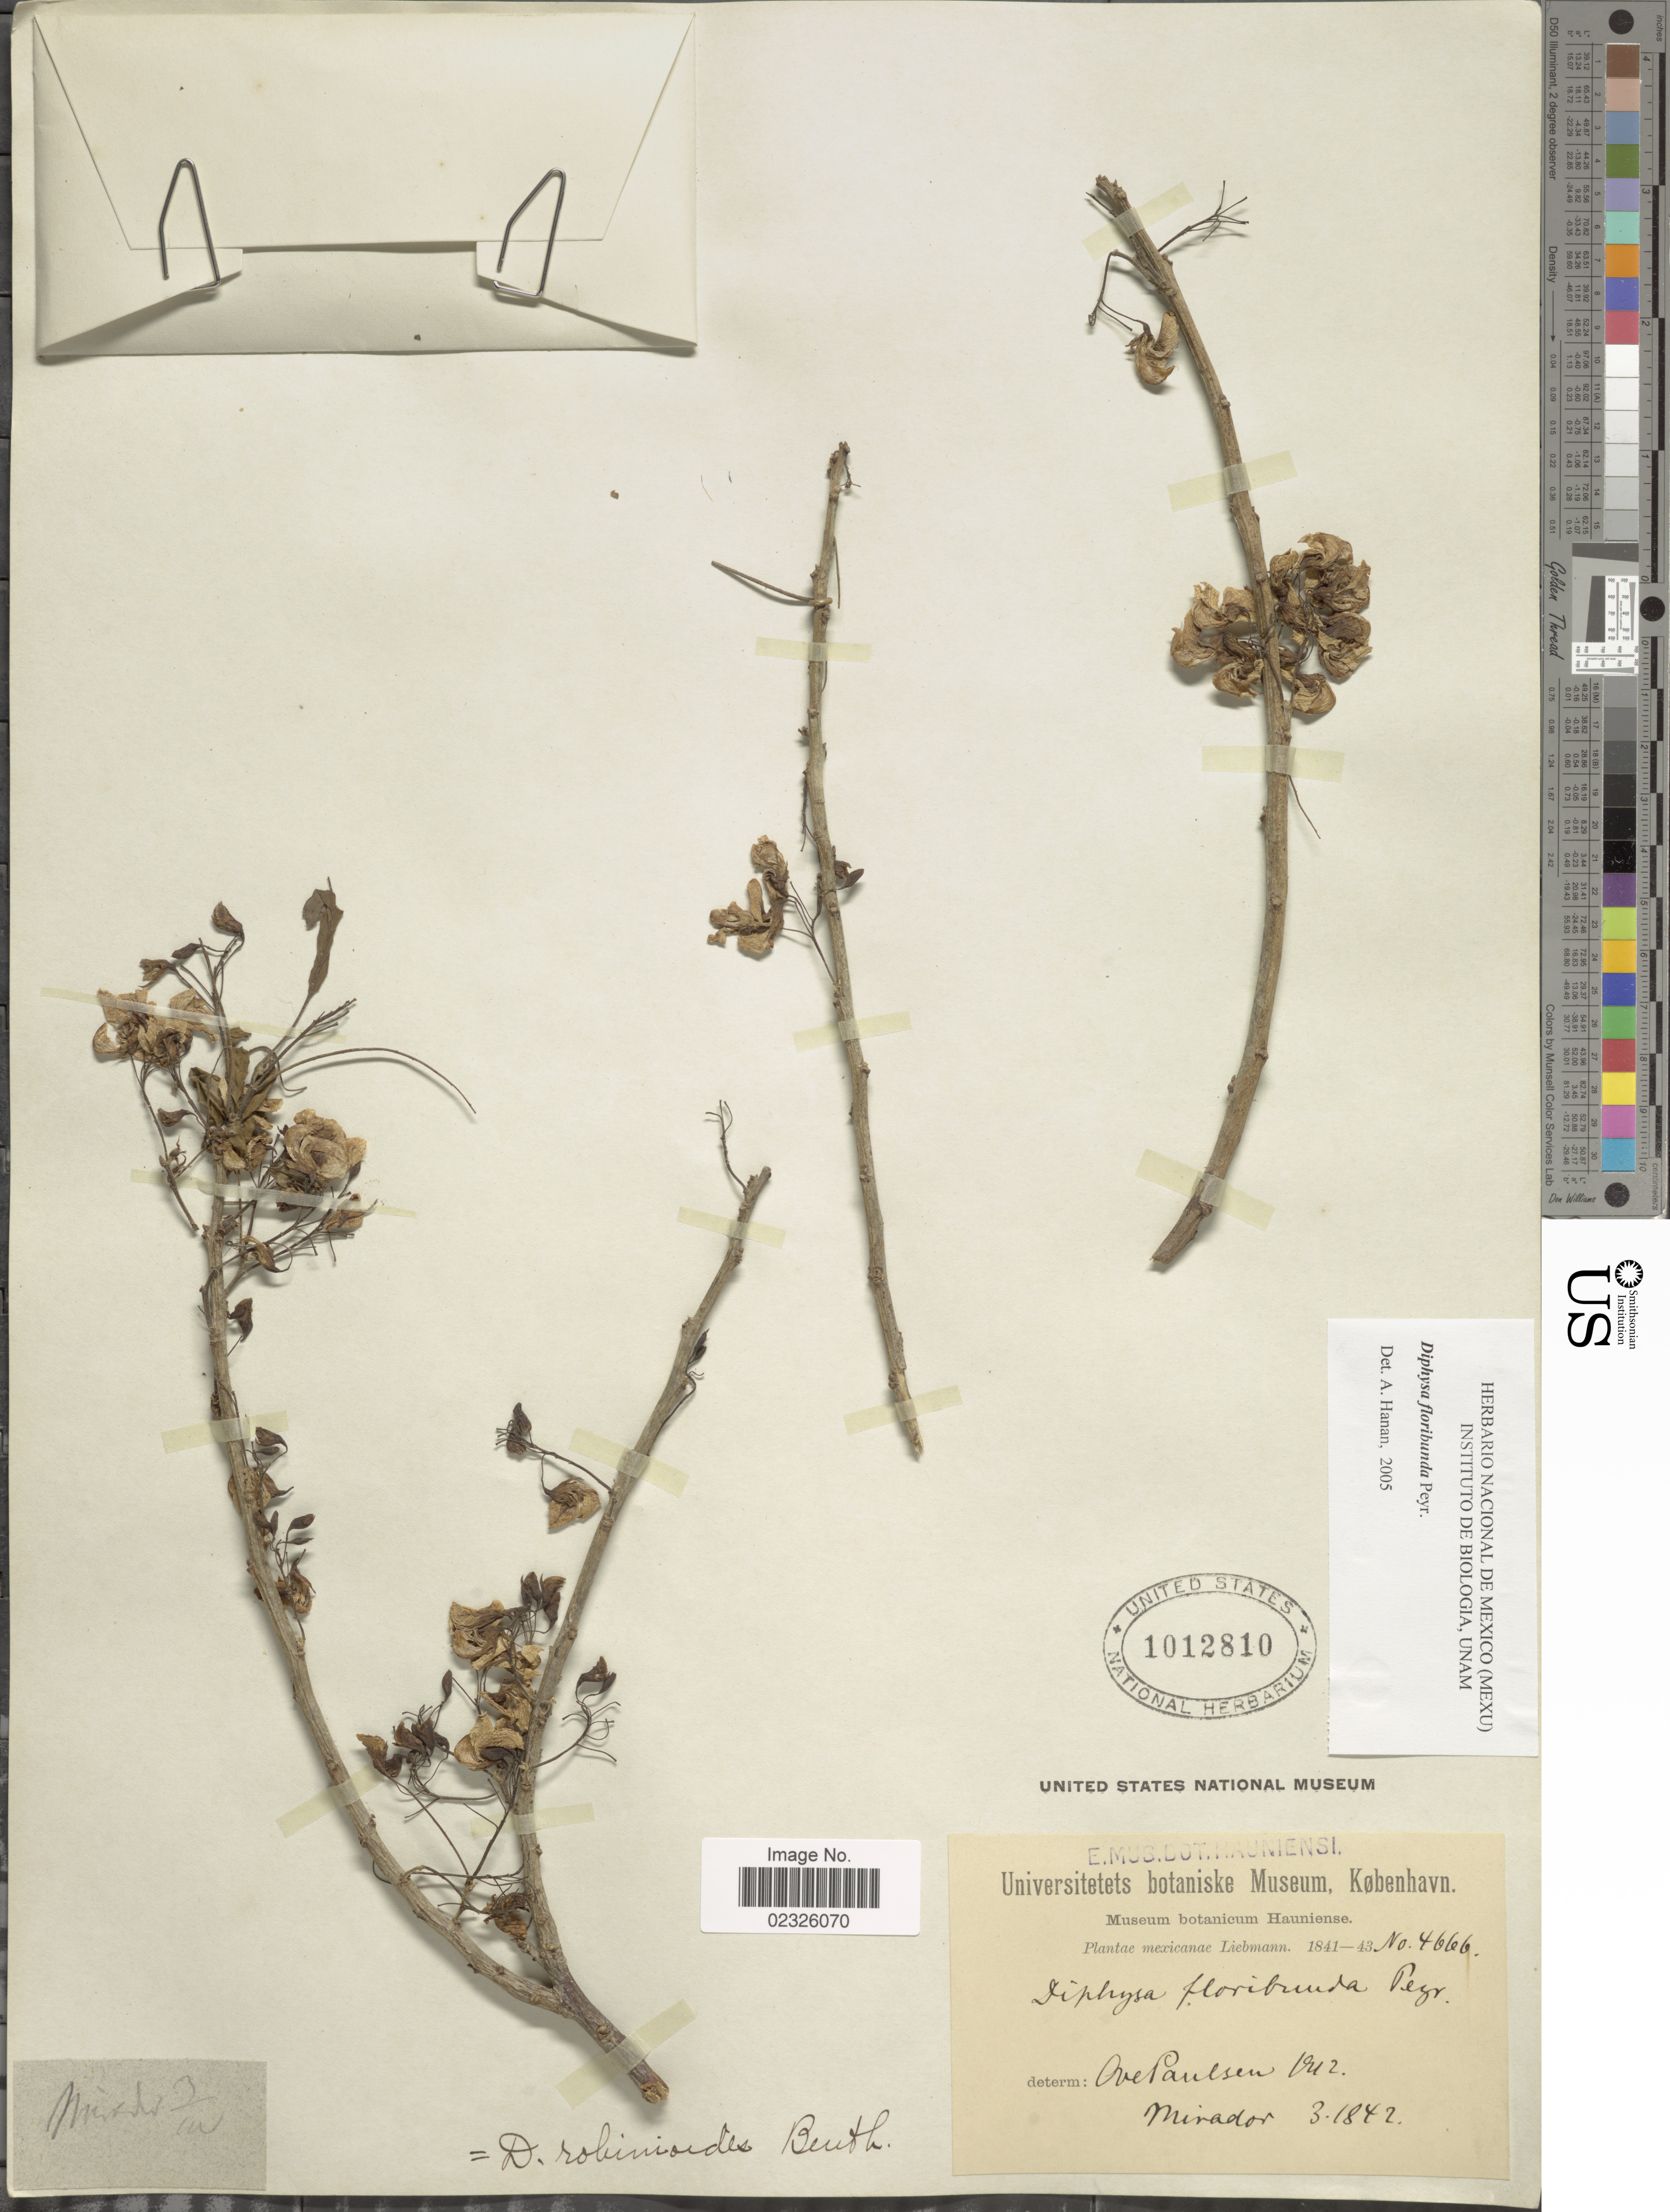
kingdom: Plantae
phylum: Tracheophyta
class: Magnoliopsida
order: Fabales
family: Fabaceae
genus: Diphysa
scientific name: Diphysa floribunda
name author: Peyr.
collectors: Liebmann, --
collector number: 4666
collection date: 1842-03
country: Mexico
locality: Mirador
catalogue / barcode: US 1012810